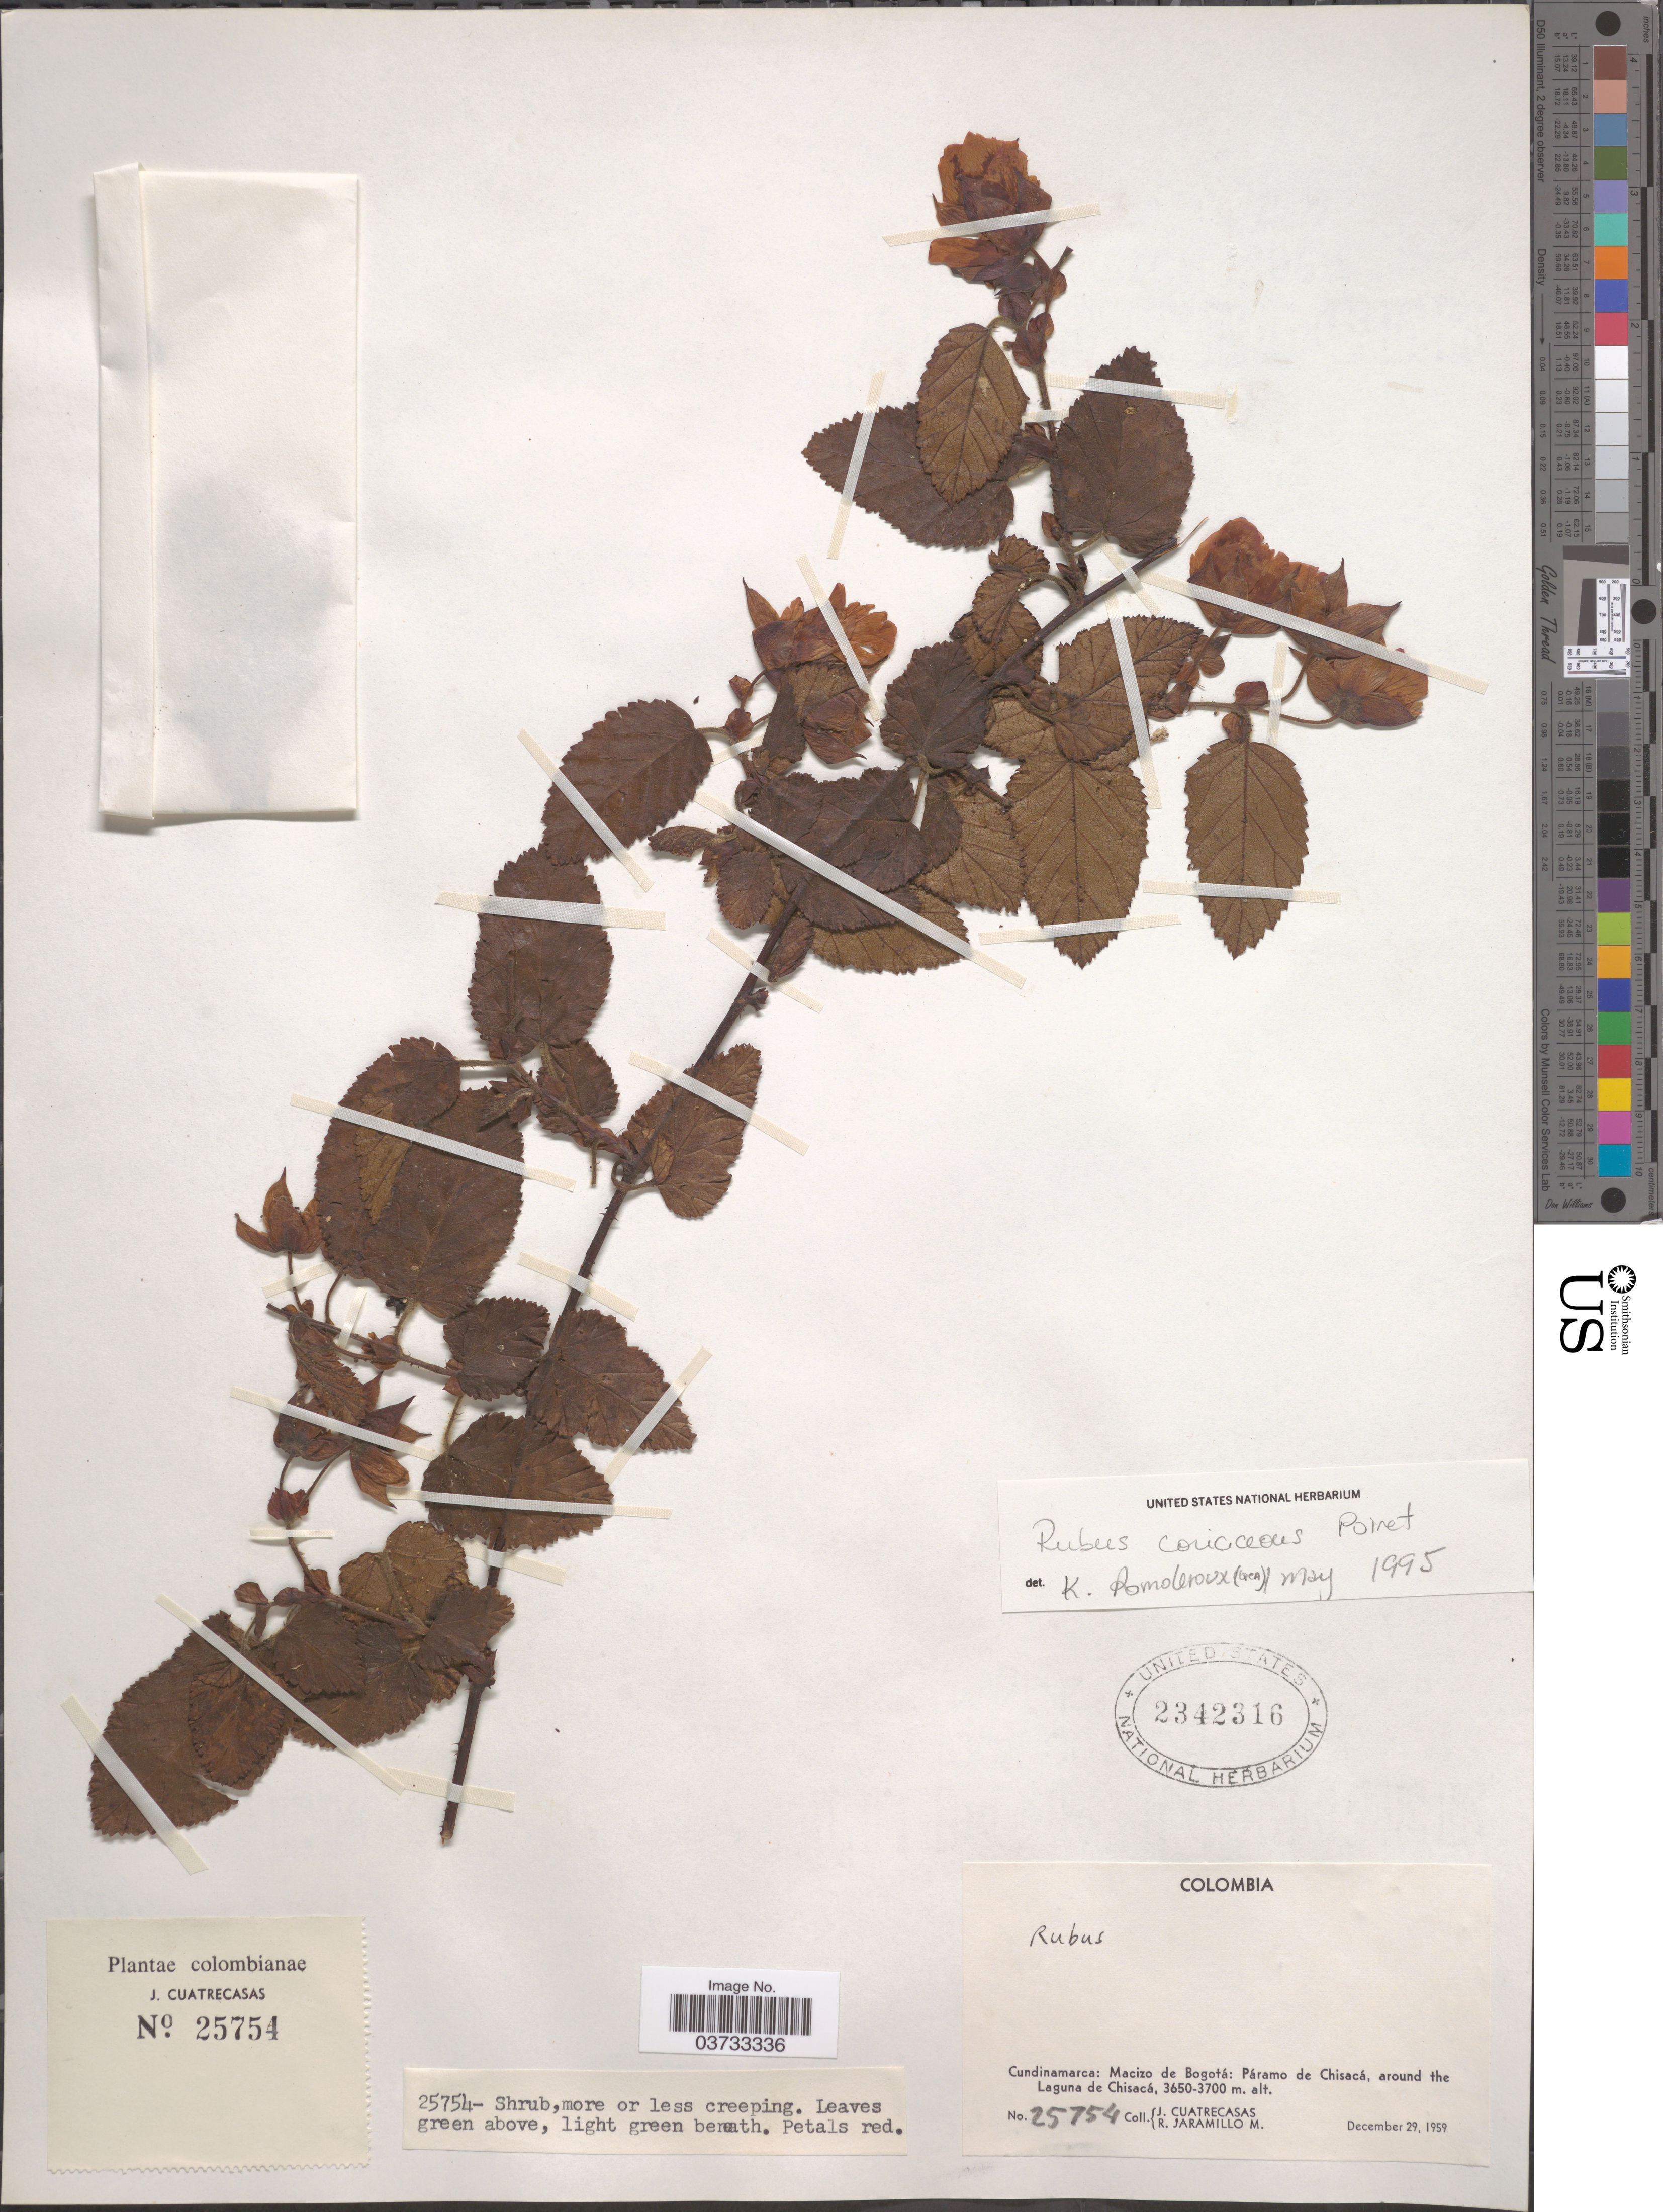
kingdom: Plantae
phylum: Tracheophyta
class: Magnoliopsida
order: Rosales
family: Rosaceae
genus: Rubus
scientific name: Rubus coriaceus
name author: Poir.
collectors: J. Cuatrecasas & R. Jaramillo M.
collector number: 25754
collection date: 1959-12-29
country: Colombia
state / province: Cundinamarca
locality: Macizo de Bogotá: Páramo de Chisacá, around the Laguna de Chisacá.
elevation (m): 3650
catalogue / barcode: US 2342316